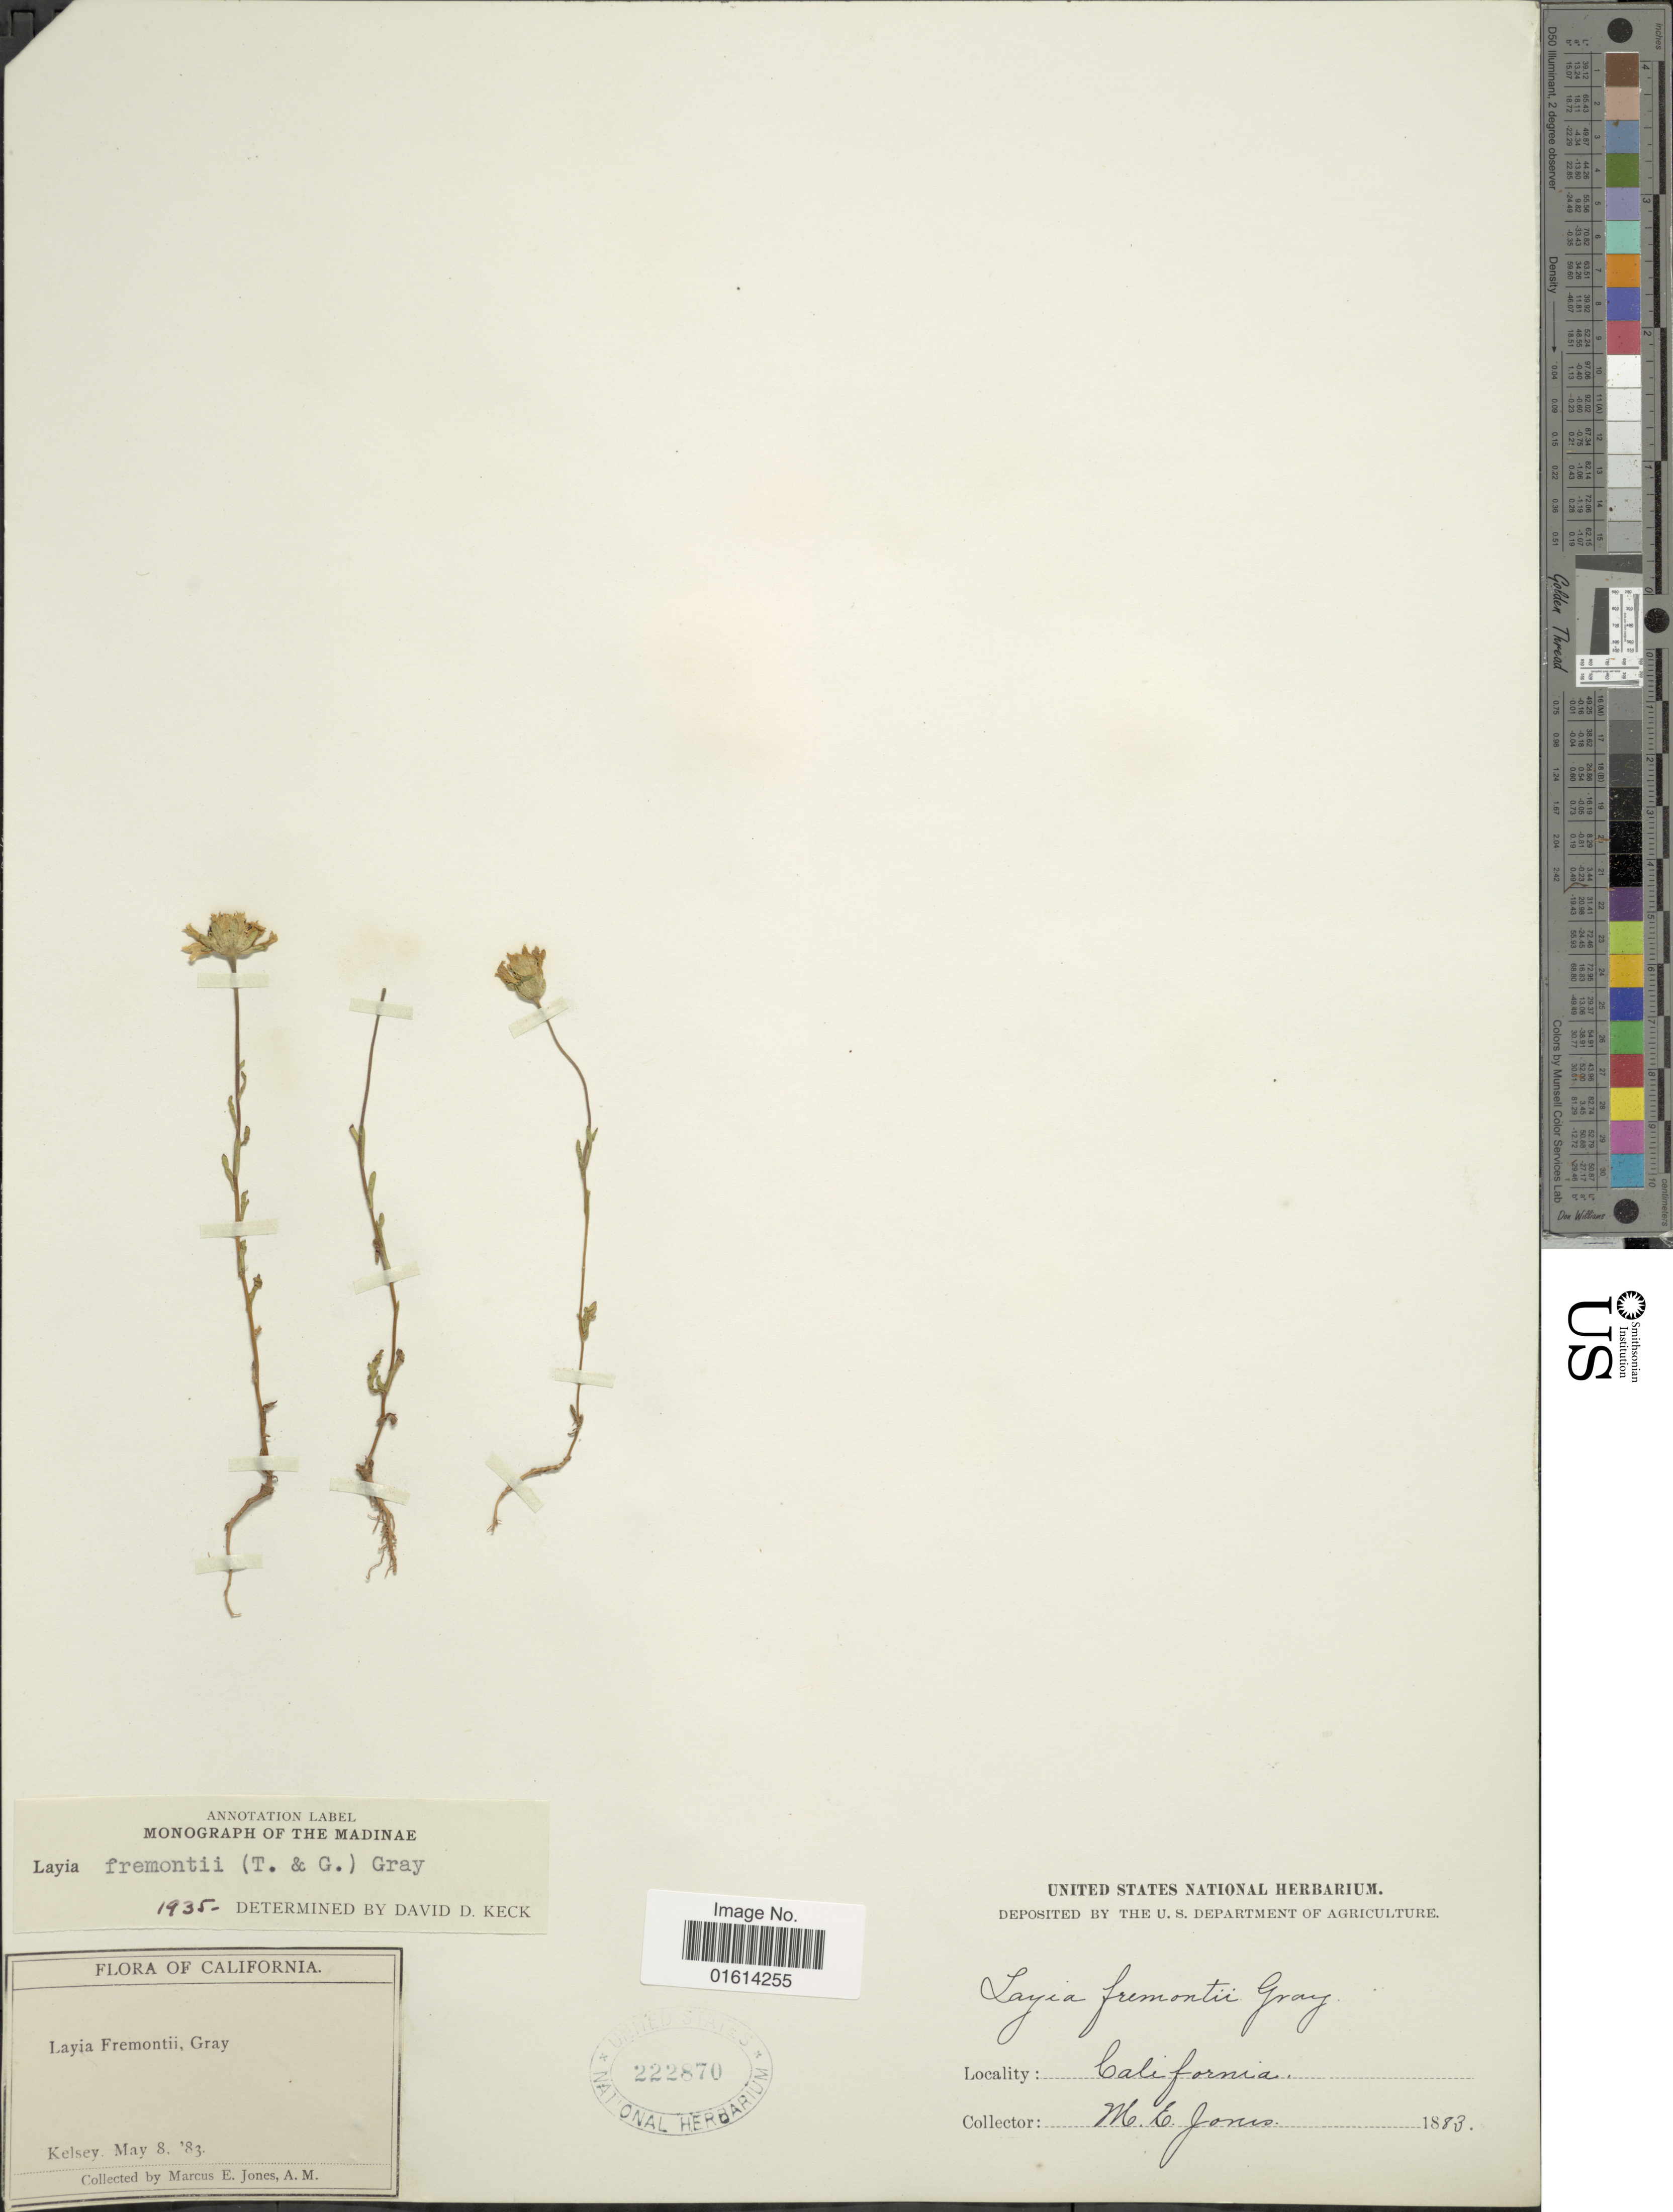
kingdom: Plantae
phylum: Tracheophyta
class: Magnoliopsida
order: Asterales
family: Asteraceae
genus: Layia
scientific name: Layia fremontii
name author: A. Gray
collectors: M. E. Jones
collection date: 1883-05-08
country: United States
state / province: California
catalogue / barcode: US 222870